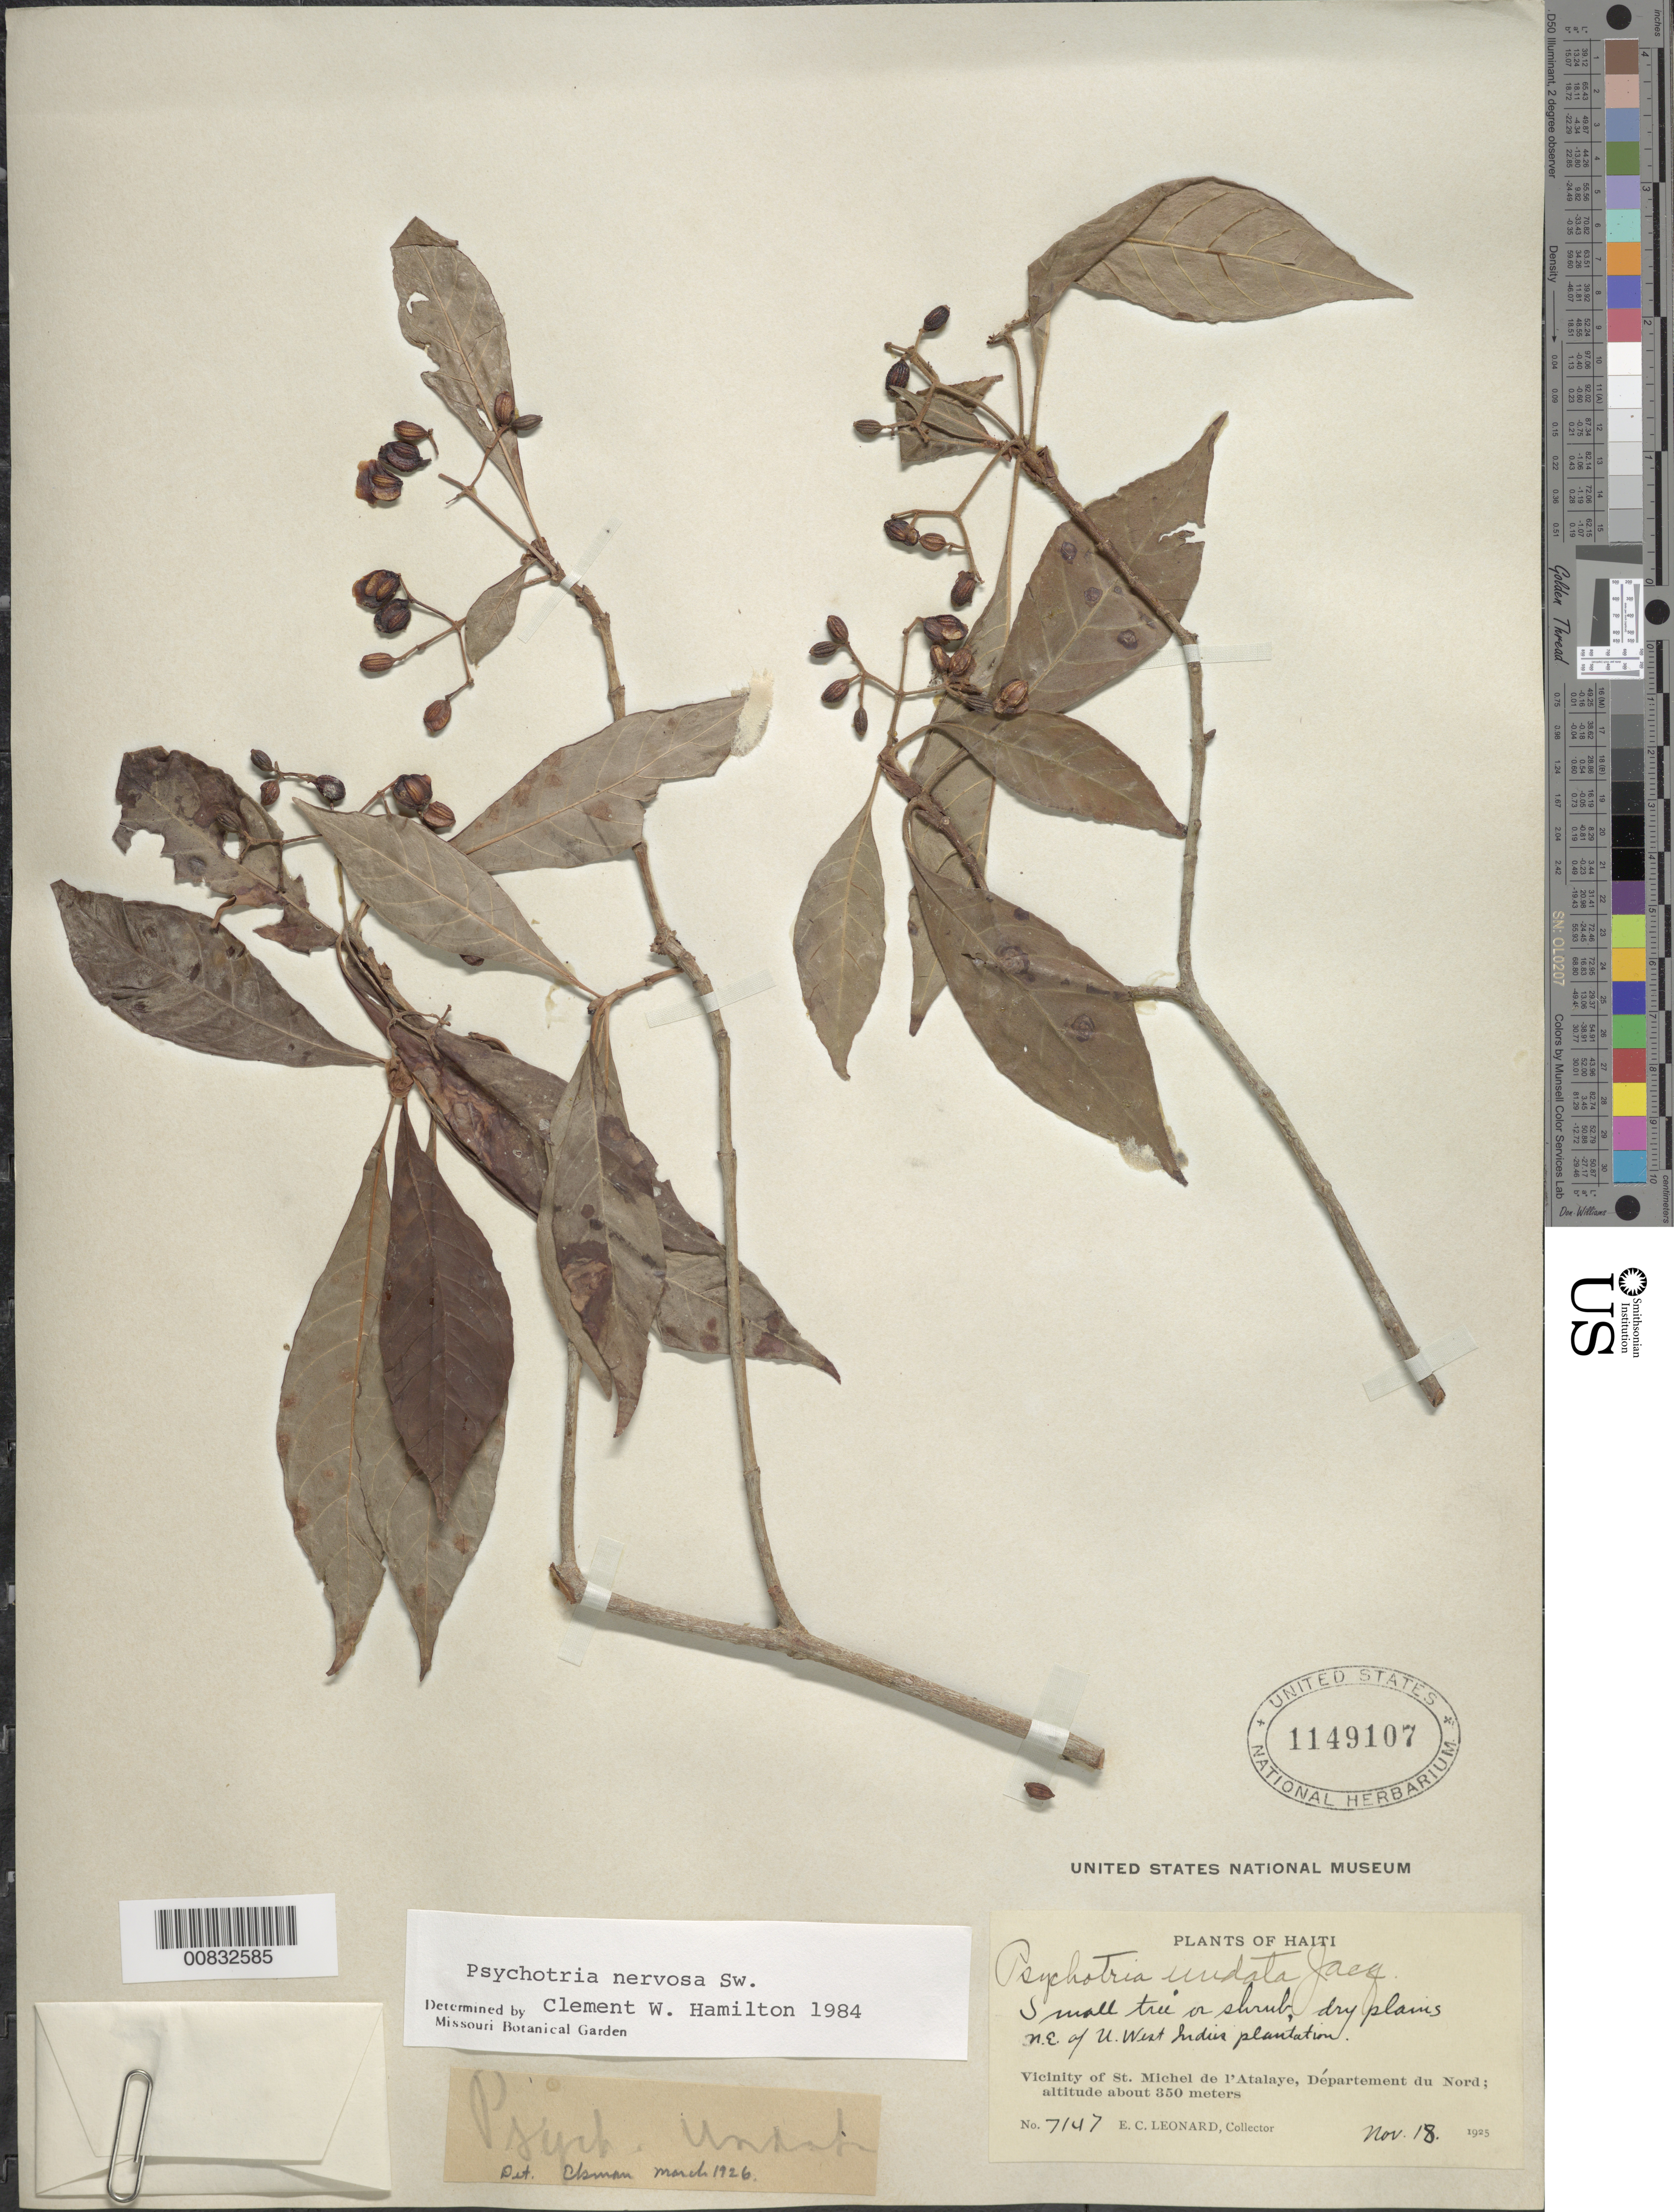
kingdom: Plantae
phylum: Tracheophyta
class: Magnoliopsida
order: Gentianales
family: Rubiaceae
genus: Psychotria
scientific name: Psychotria nervosa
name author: Sw.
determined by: Hamilton, C. W.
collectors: E. C. Leonard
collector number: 7147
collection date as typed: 18 Nov 1925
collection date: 1925-11-18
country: Haiti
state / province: Artibonite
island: Hispaniola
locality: Vicinity of St. Michel de l'Atalaye, NE of U West Indies plantation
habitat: Dry plains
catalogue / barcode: US 1149107